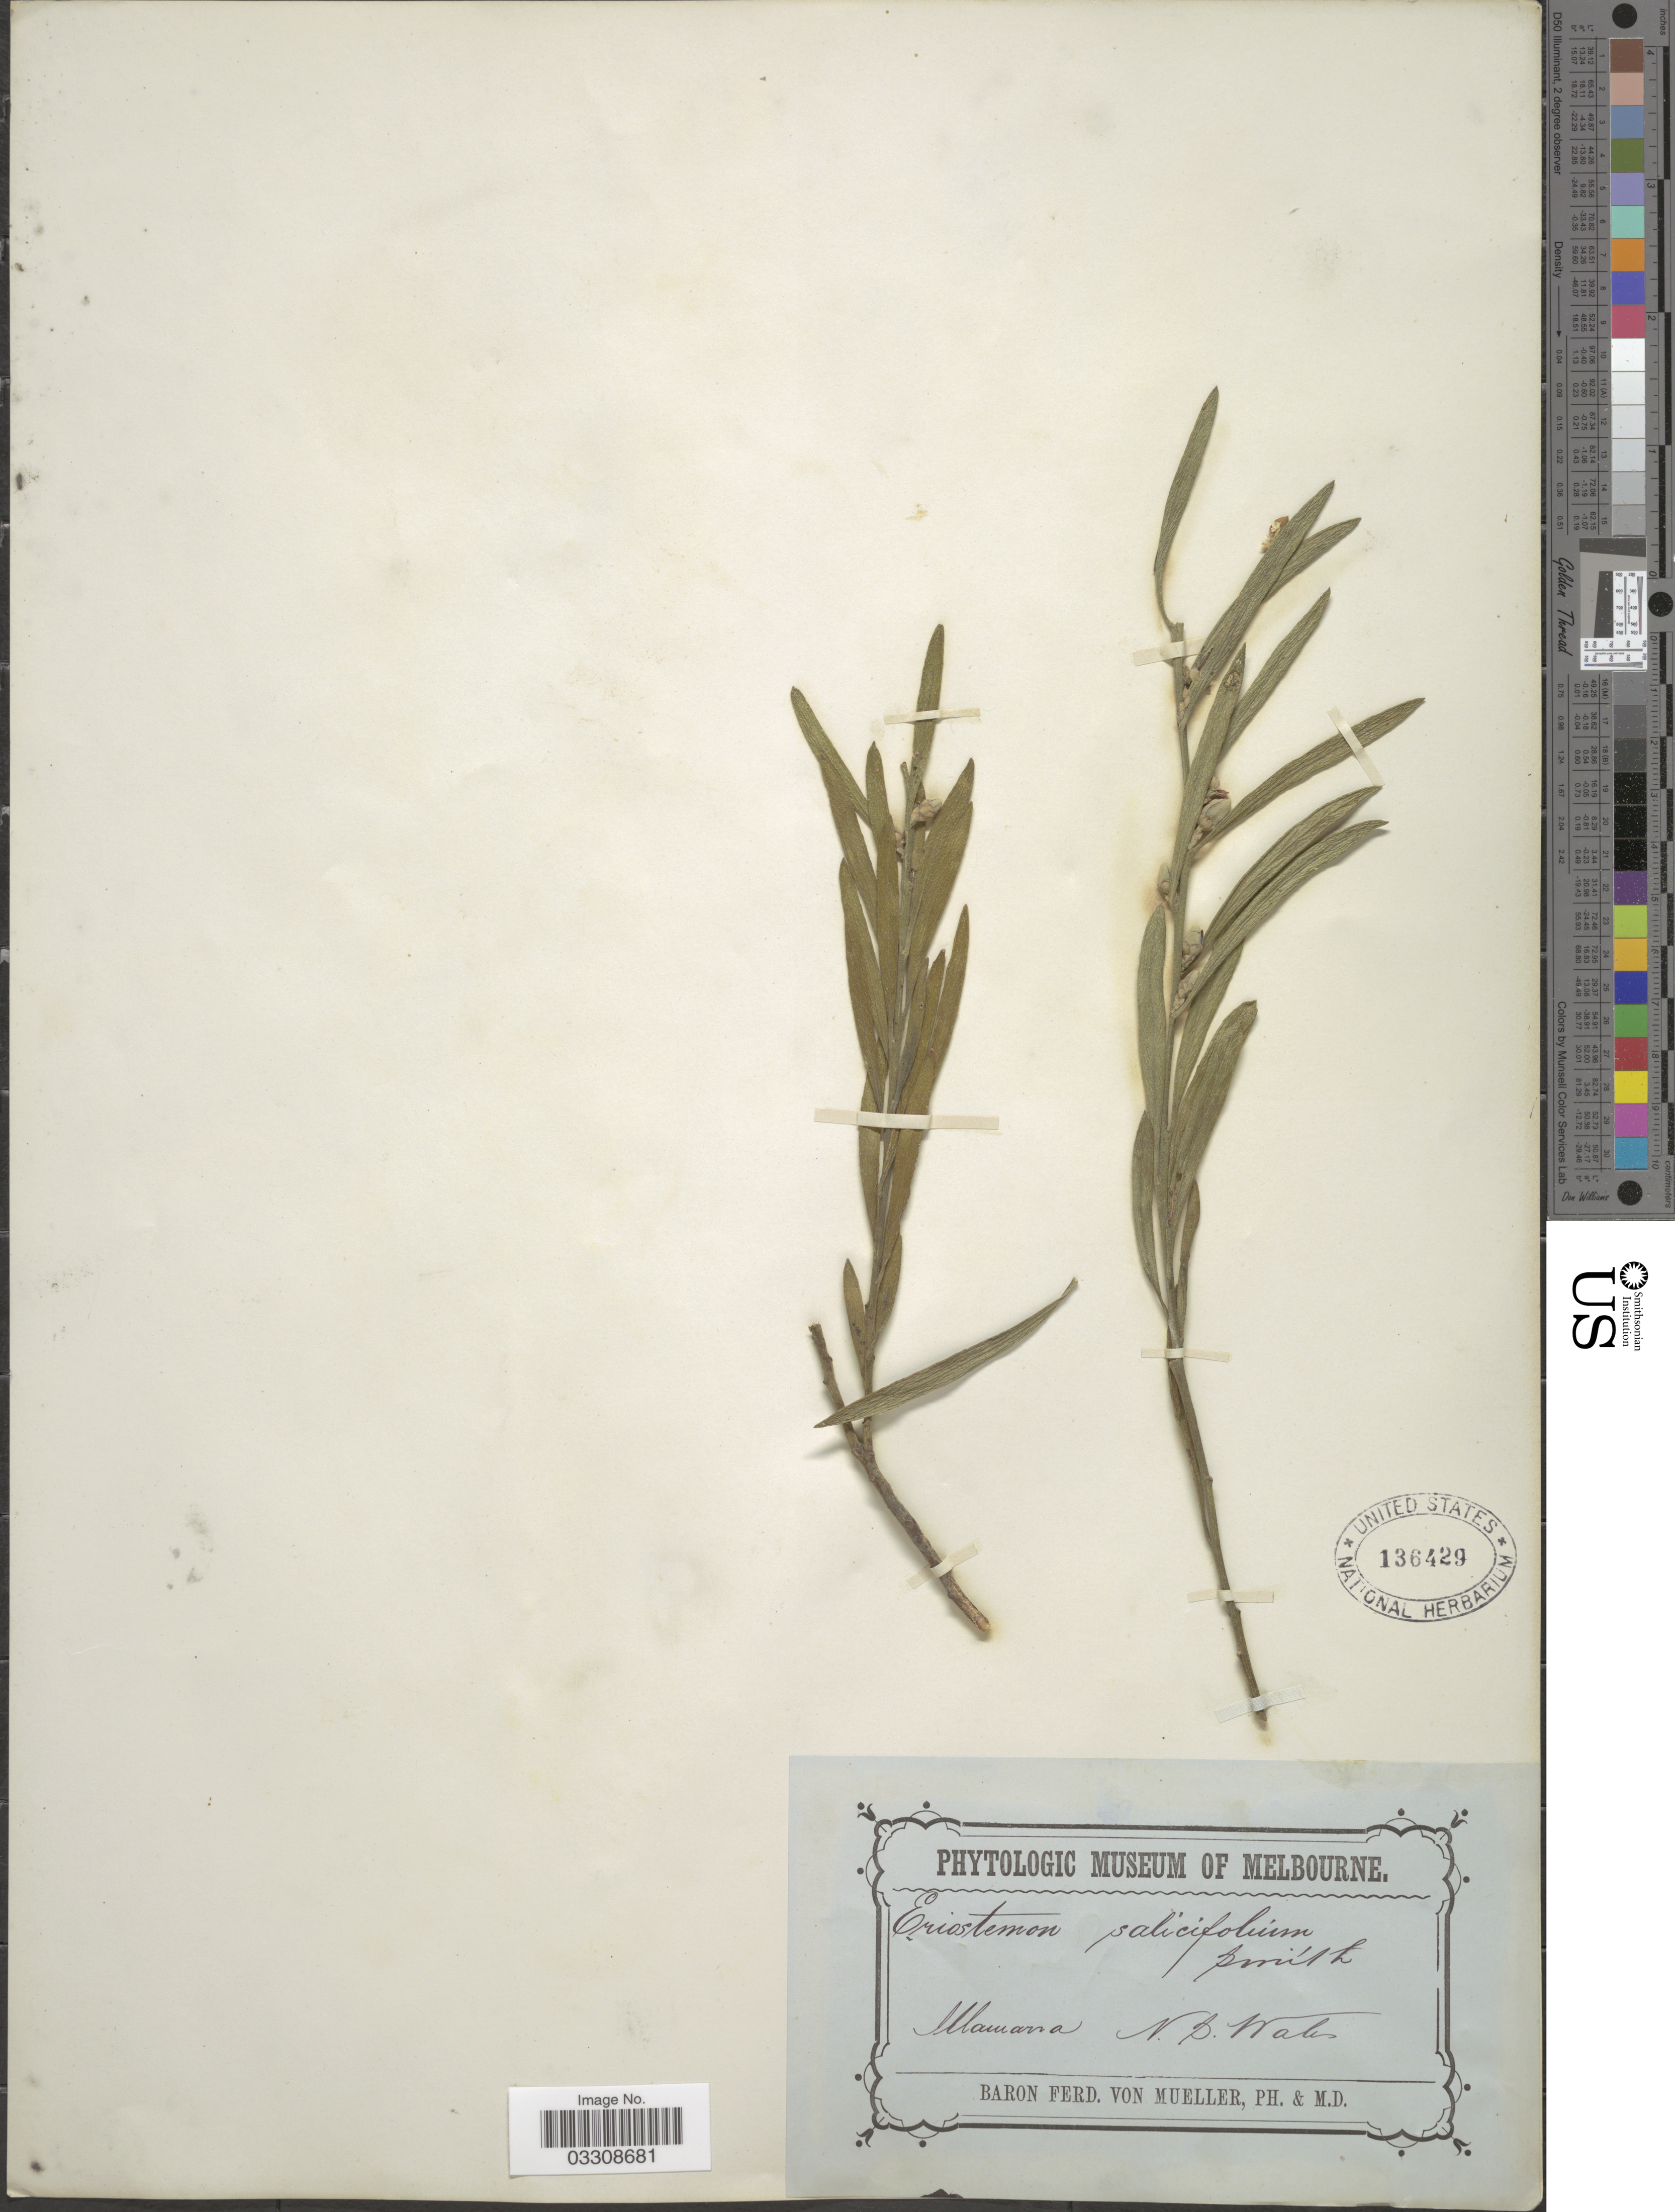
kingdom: Plantae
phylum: Tracheophyta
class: Magnoliopsida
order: Sapindales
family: Rutaceae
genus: Eriostemon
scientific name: Eriostemon salicifollus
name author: Sm.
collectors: F. Mueller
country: Australia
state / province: New South Wales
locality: Wammara.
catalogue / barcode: US 136429